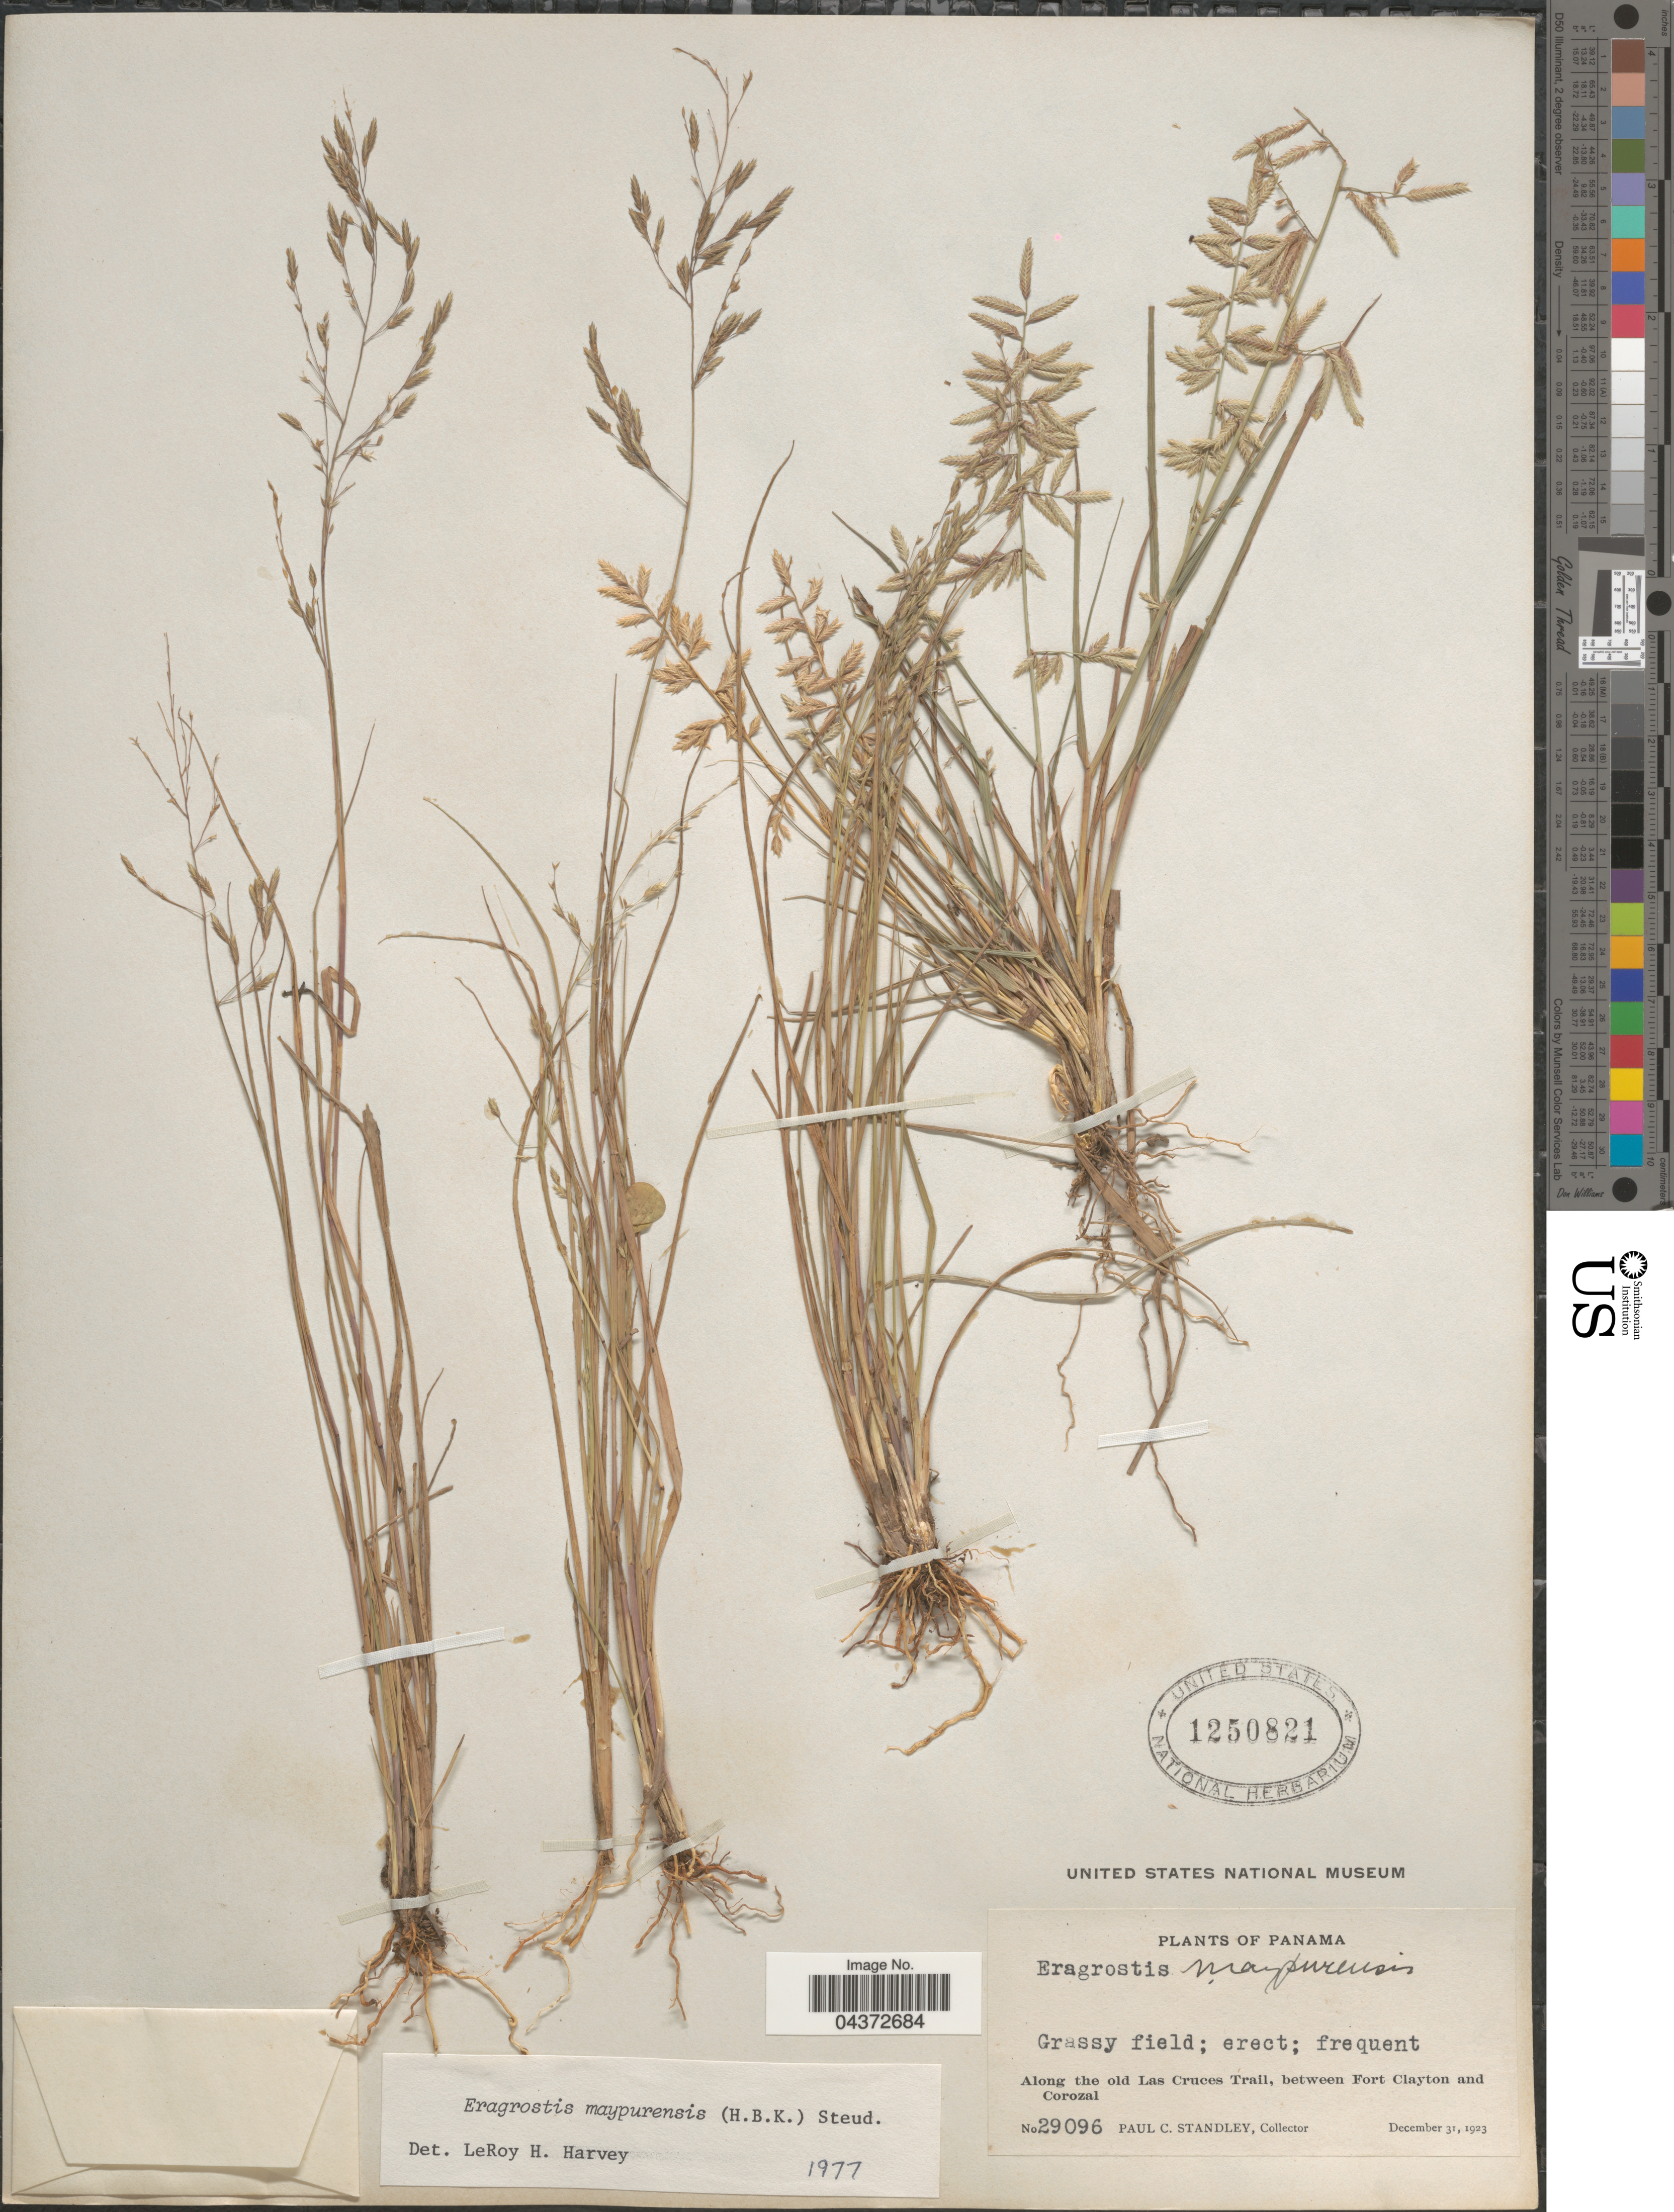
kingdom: Plantae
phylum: Tracheophyta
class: Liliopsida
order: Poales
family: Poaceae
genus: Eragrostis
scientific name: Eragrostis maypurensis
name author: (Kunth) Steud.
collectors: P. C. Standley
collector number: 29096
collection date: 1923-12-31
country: Panama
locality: Grassy field; frequent. Along the old Las Cruces Trail, between Fort Clayton and Corozal.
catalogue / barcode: US 1250821